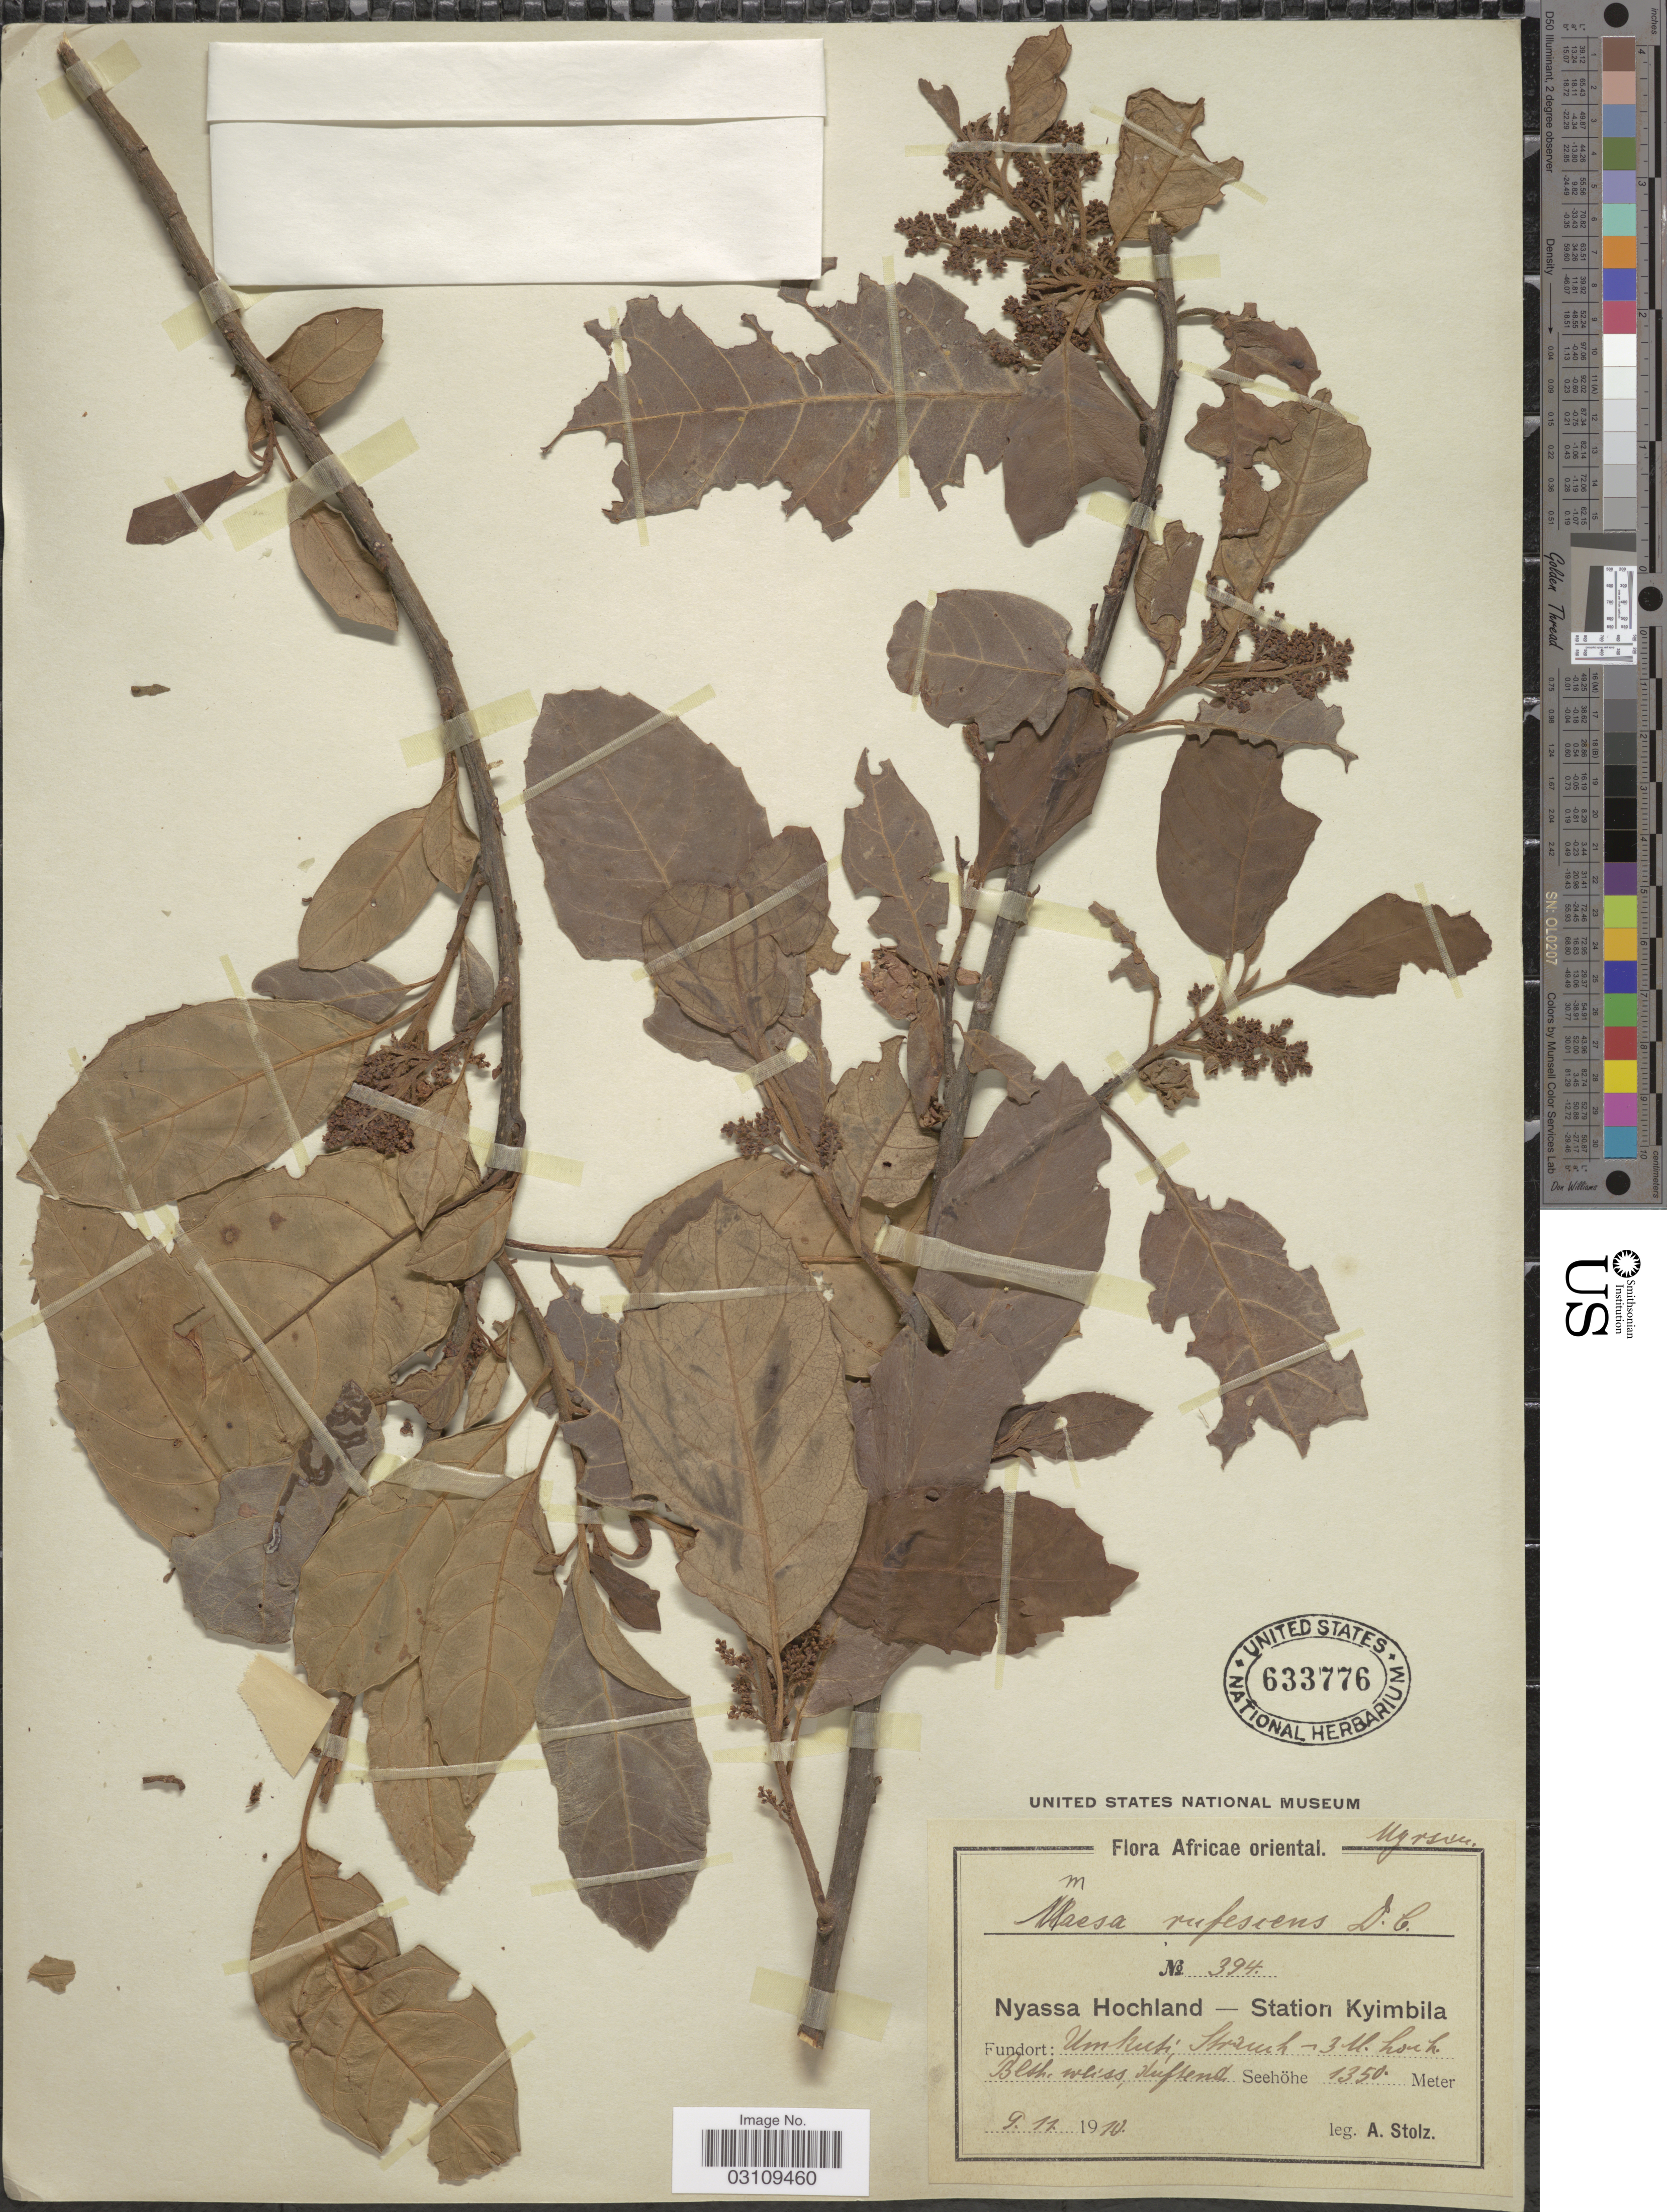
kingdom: Plantae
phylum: Tracheophyta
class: Magnoliopsida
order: Ericales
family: Primulaceae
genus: Maesa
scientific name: Maesa rufescens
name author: A. DC.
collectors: A. Stolz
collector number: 394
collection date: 1910-11-09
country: Malawi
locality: Africae oriental., Nyassa Hochland - Station Kyimbila. Fundort: Umkusi.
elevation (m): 1350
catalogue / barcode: US 633776